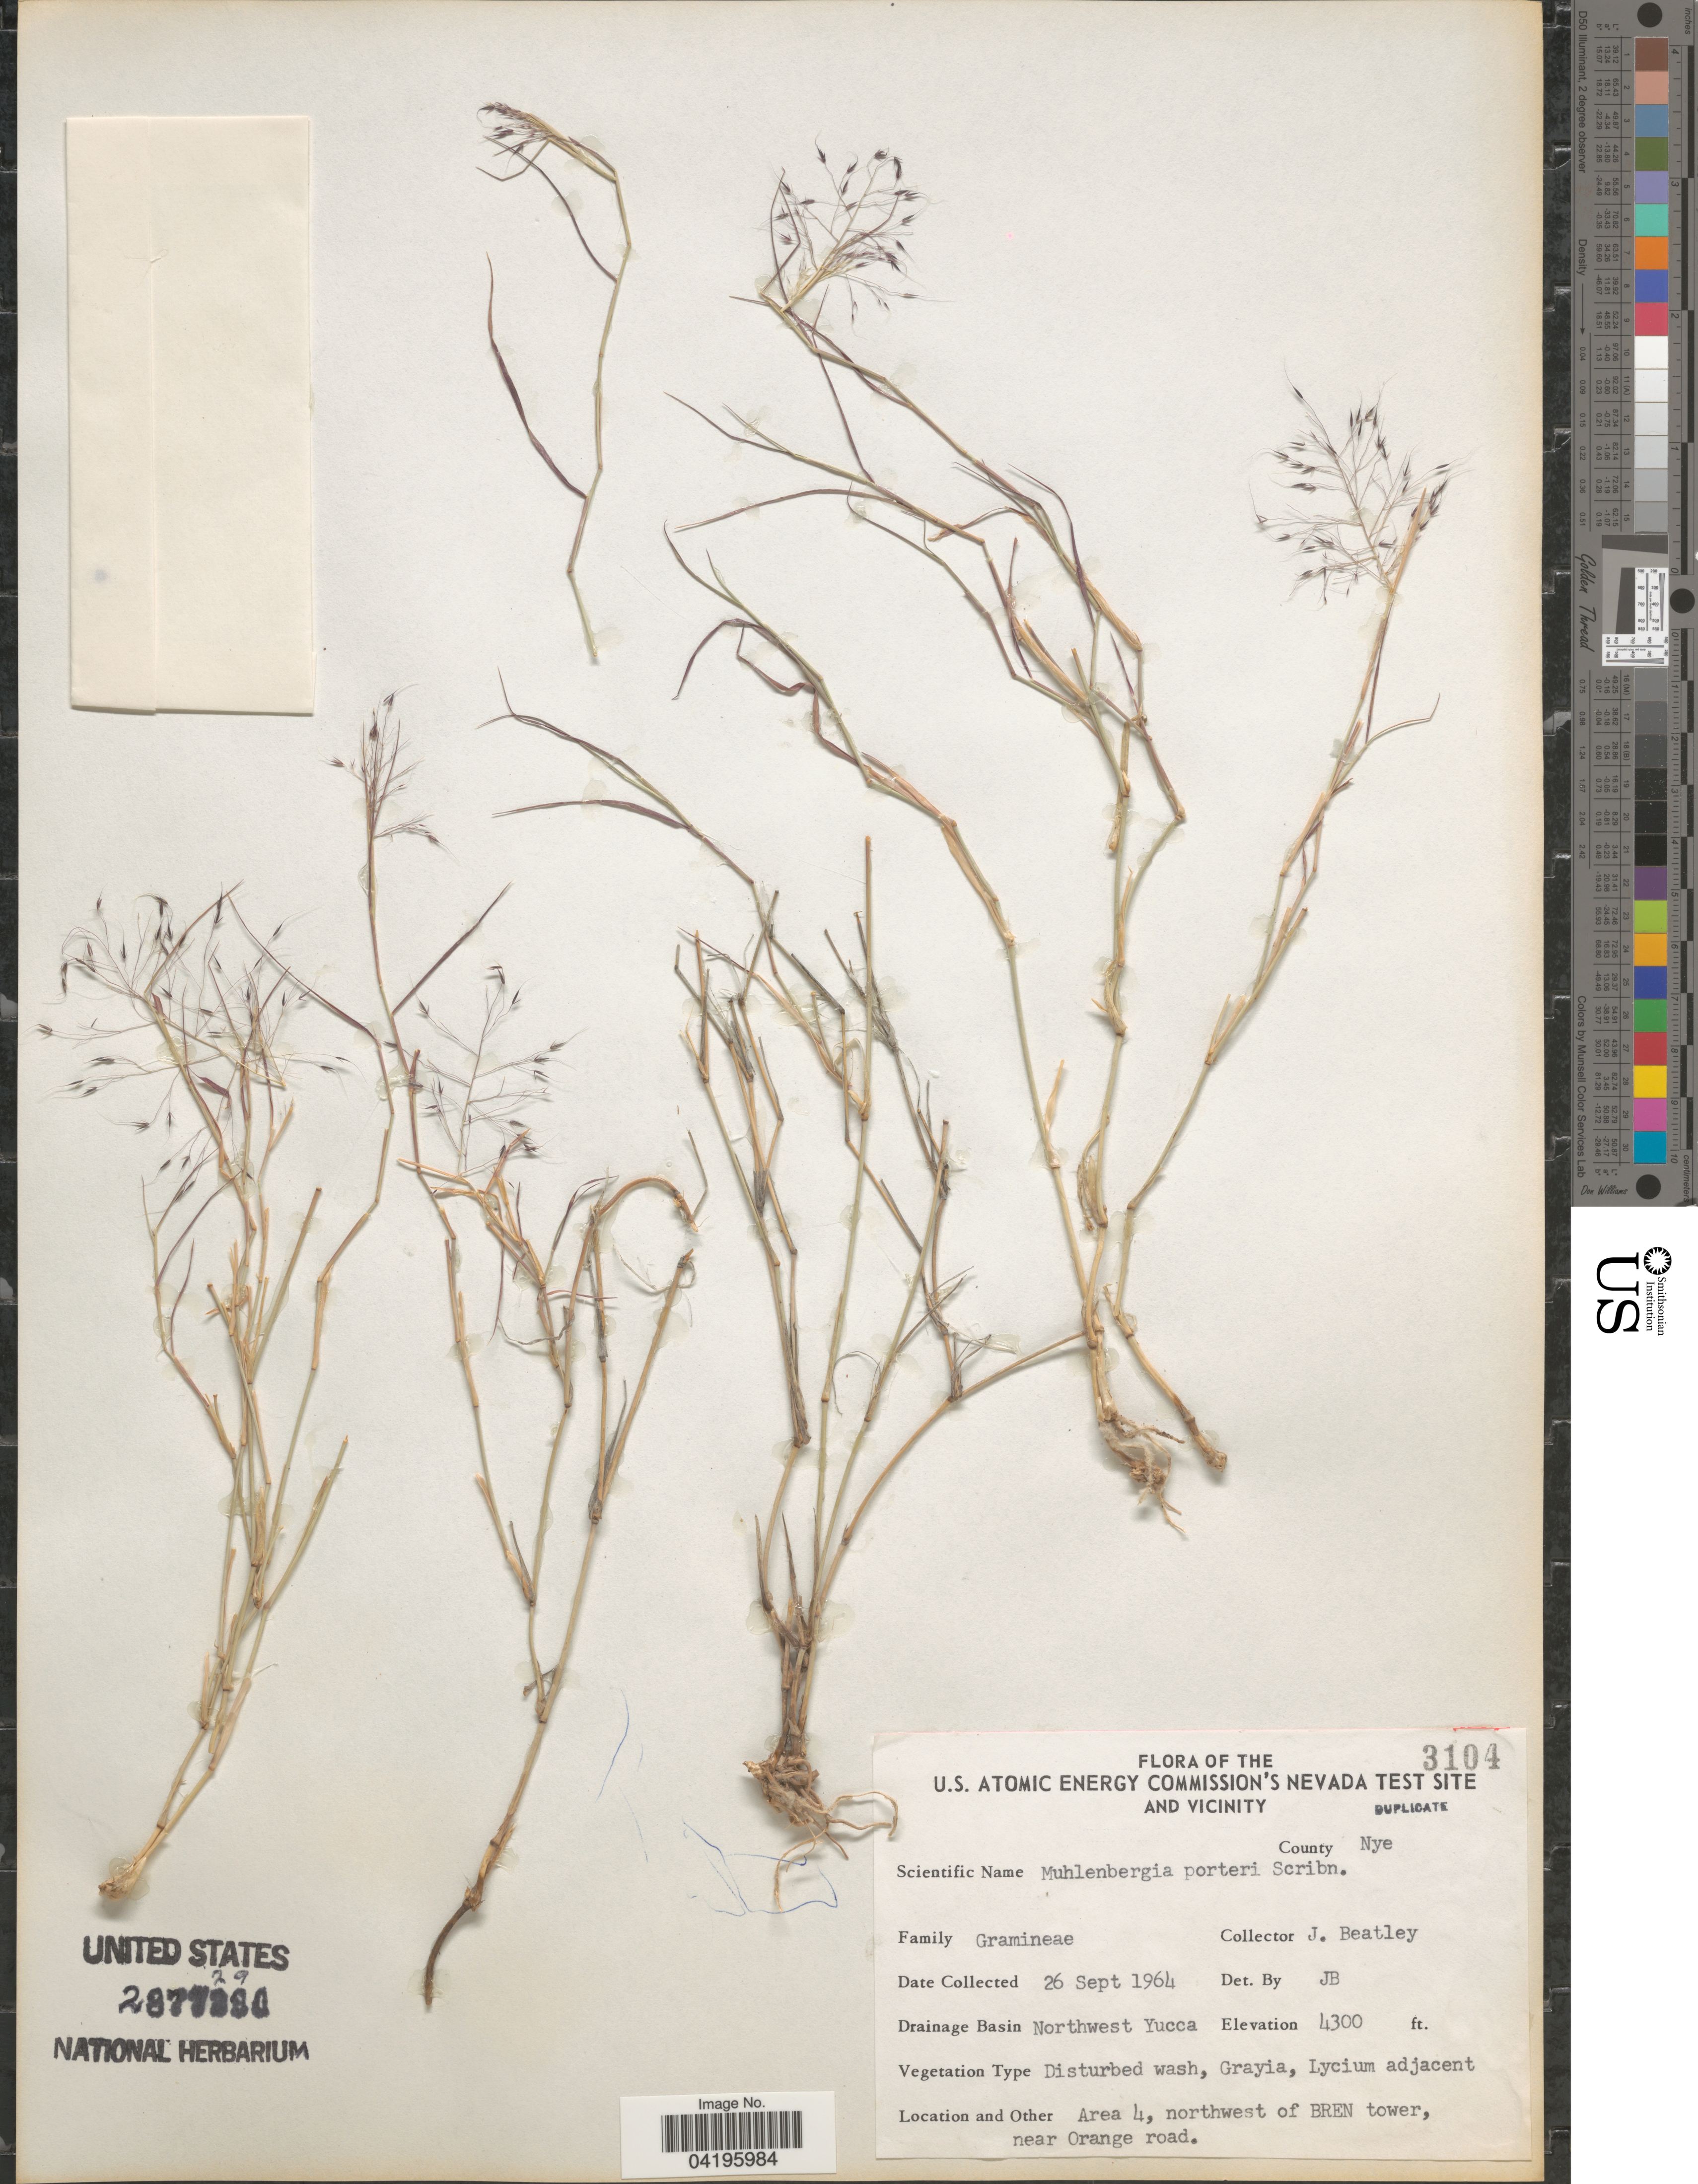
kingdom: Plantae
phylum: Tracheophyta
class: Liliopsida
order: Poales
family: Poaceae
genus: Muhlenbergia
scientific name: Muhlenbergia porteri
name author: Scribn. in W.J. Beal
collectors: J. C. Beatley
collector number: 3104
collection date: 1964-09-26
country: United States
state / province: Nevada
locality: U.S. Atomic Energy Commission's Nevada Test Site and Vicinity. County Nye. Drainage Basin Northwest Yucca. Area 4, northwest of BREN tower, near Orange road.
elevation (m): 1311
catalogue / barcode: US 2877386